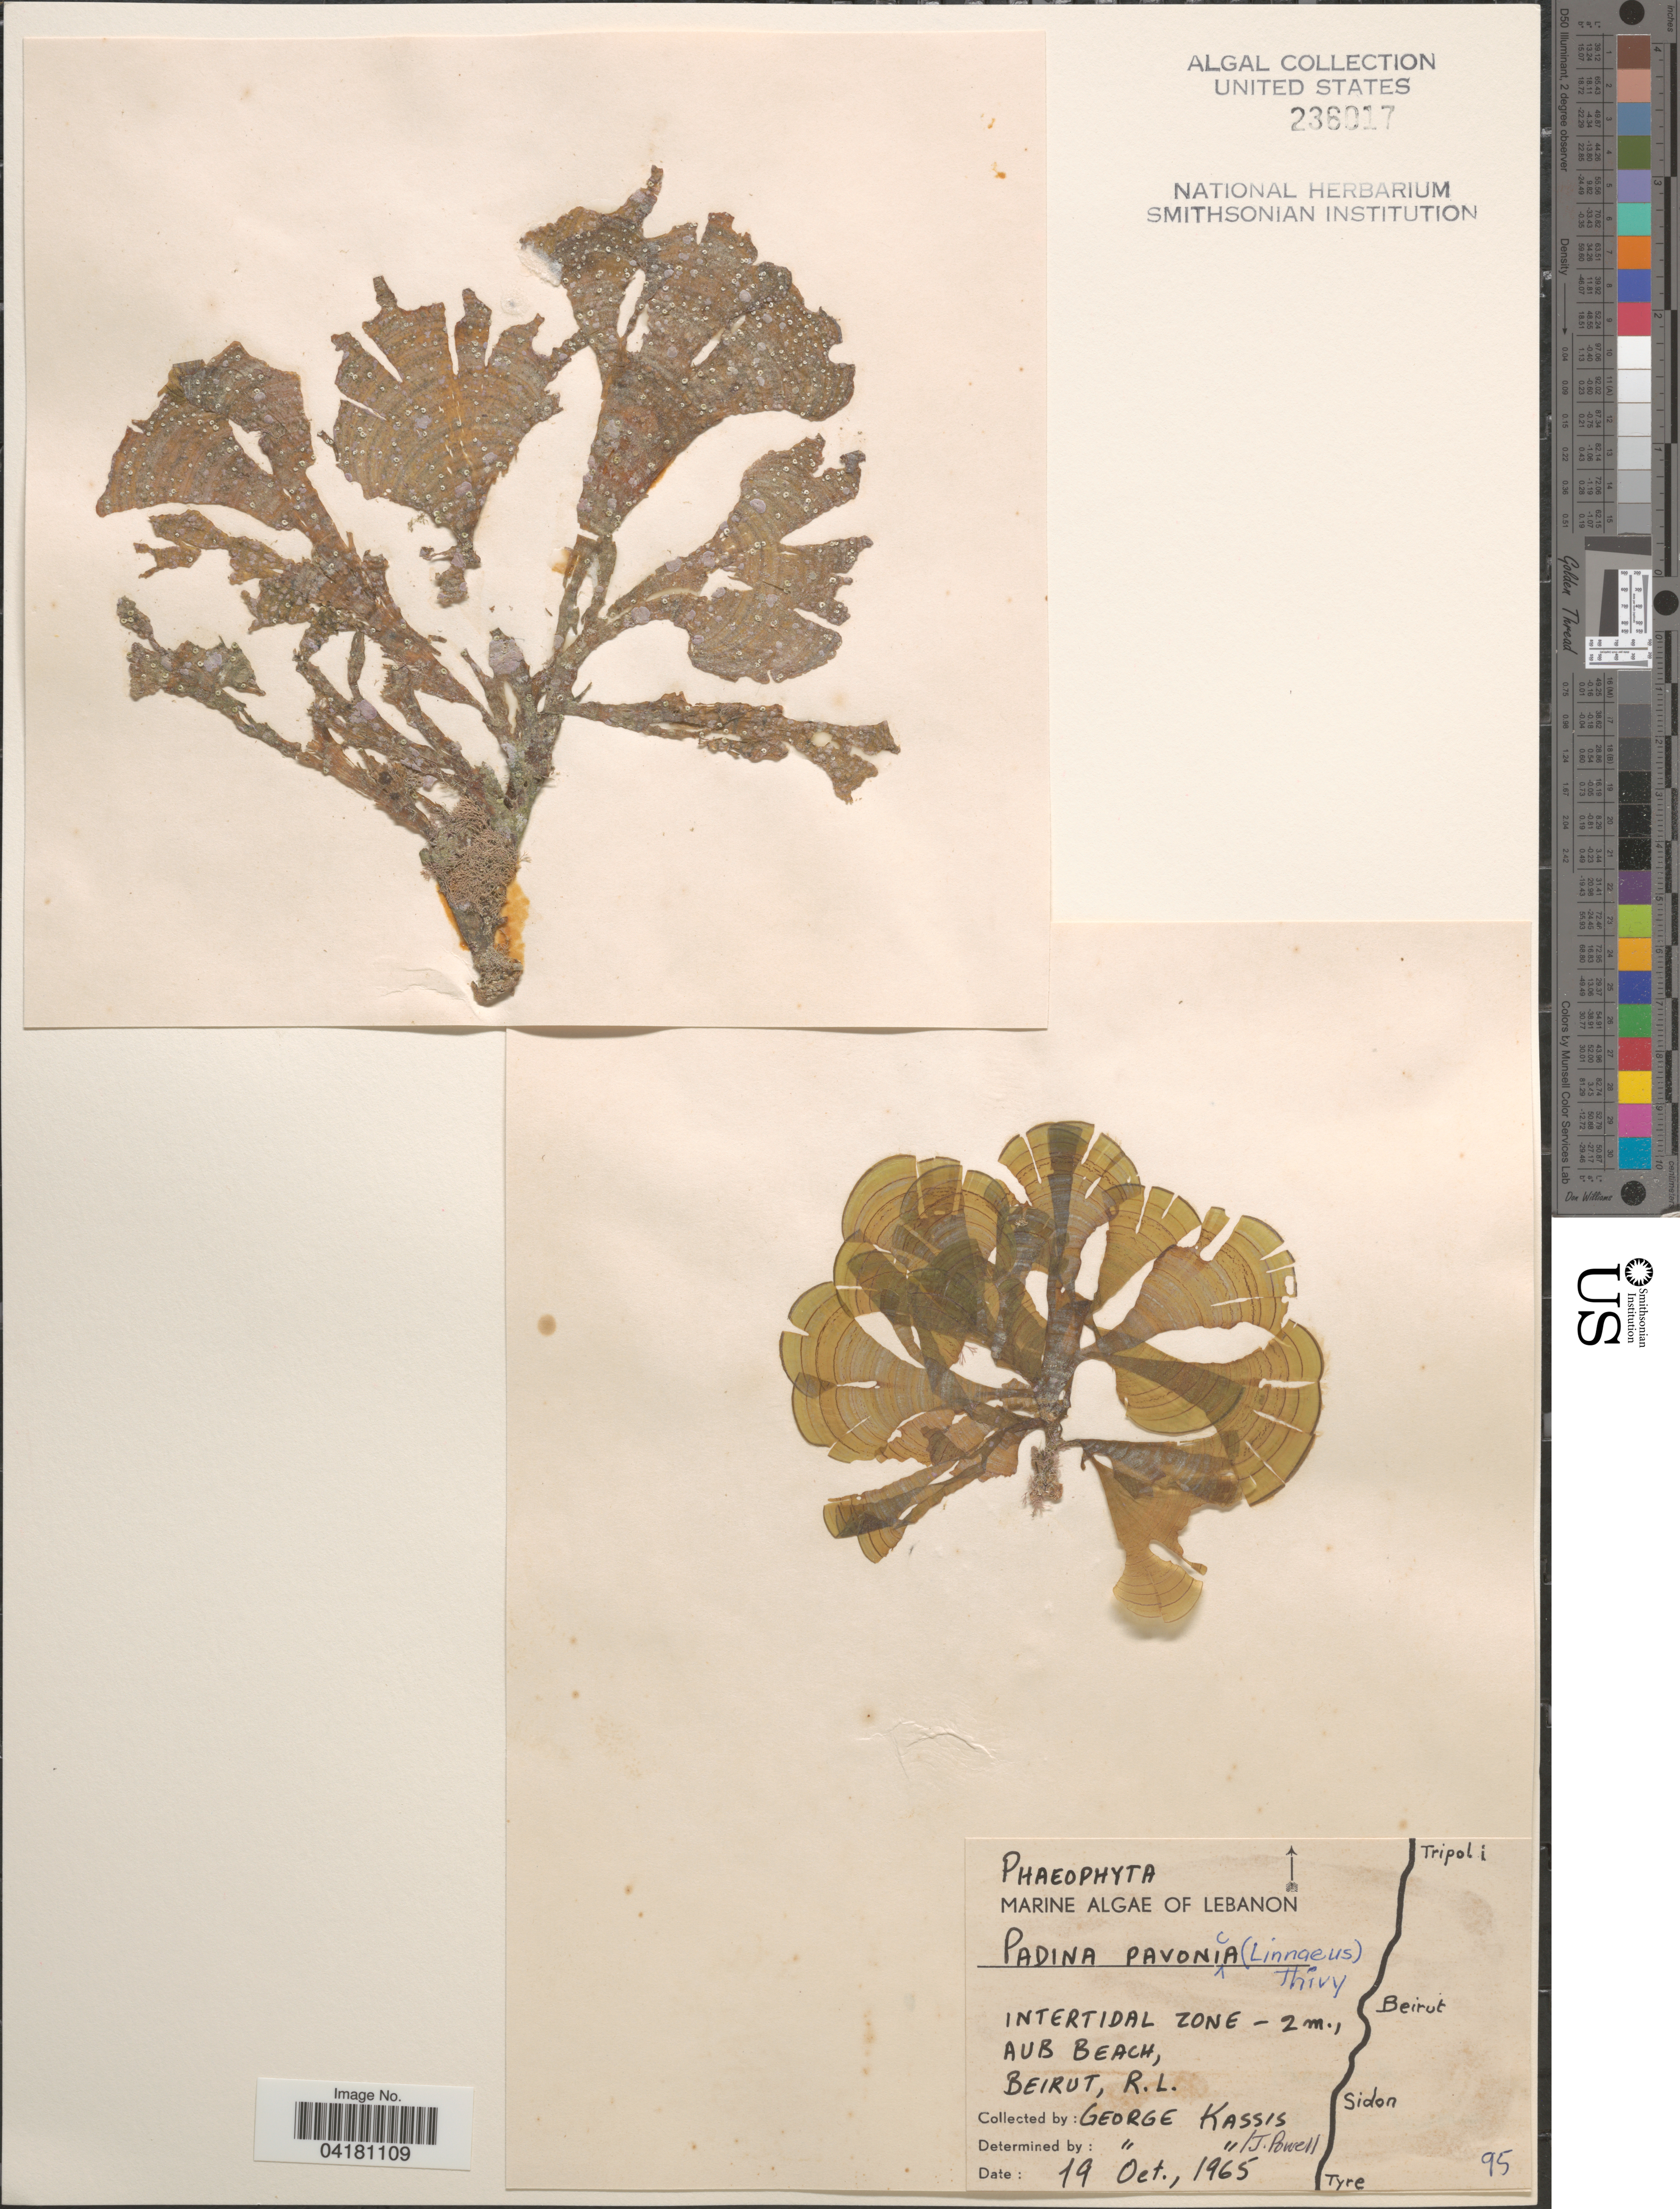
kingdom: Chromista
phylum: Ochrophyta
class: Phaeophyceae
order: Dictyotales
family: Dictyotaceae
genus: Padina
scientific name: Padina pavonica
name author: (L.) Thivy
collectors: G. Kassis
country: Lebanon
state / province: Beyrouth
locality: Intertidal Zone - 2m., AUB Beach, Beirut, R.L.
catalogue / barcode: US 236017